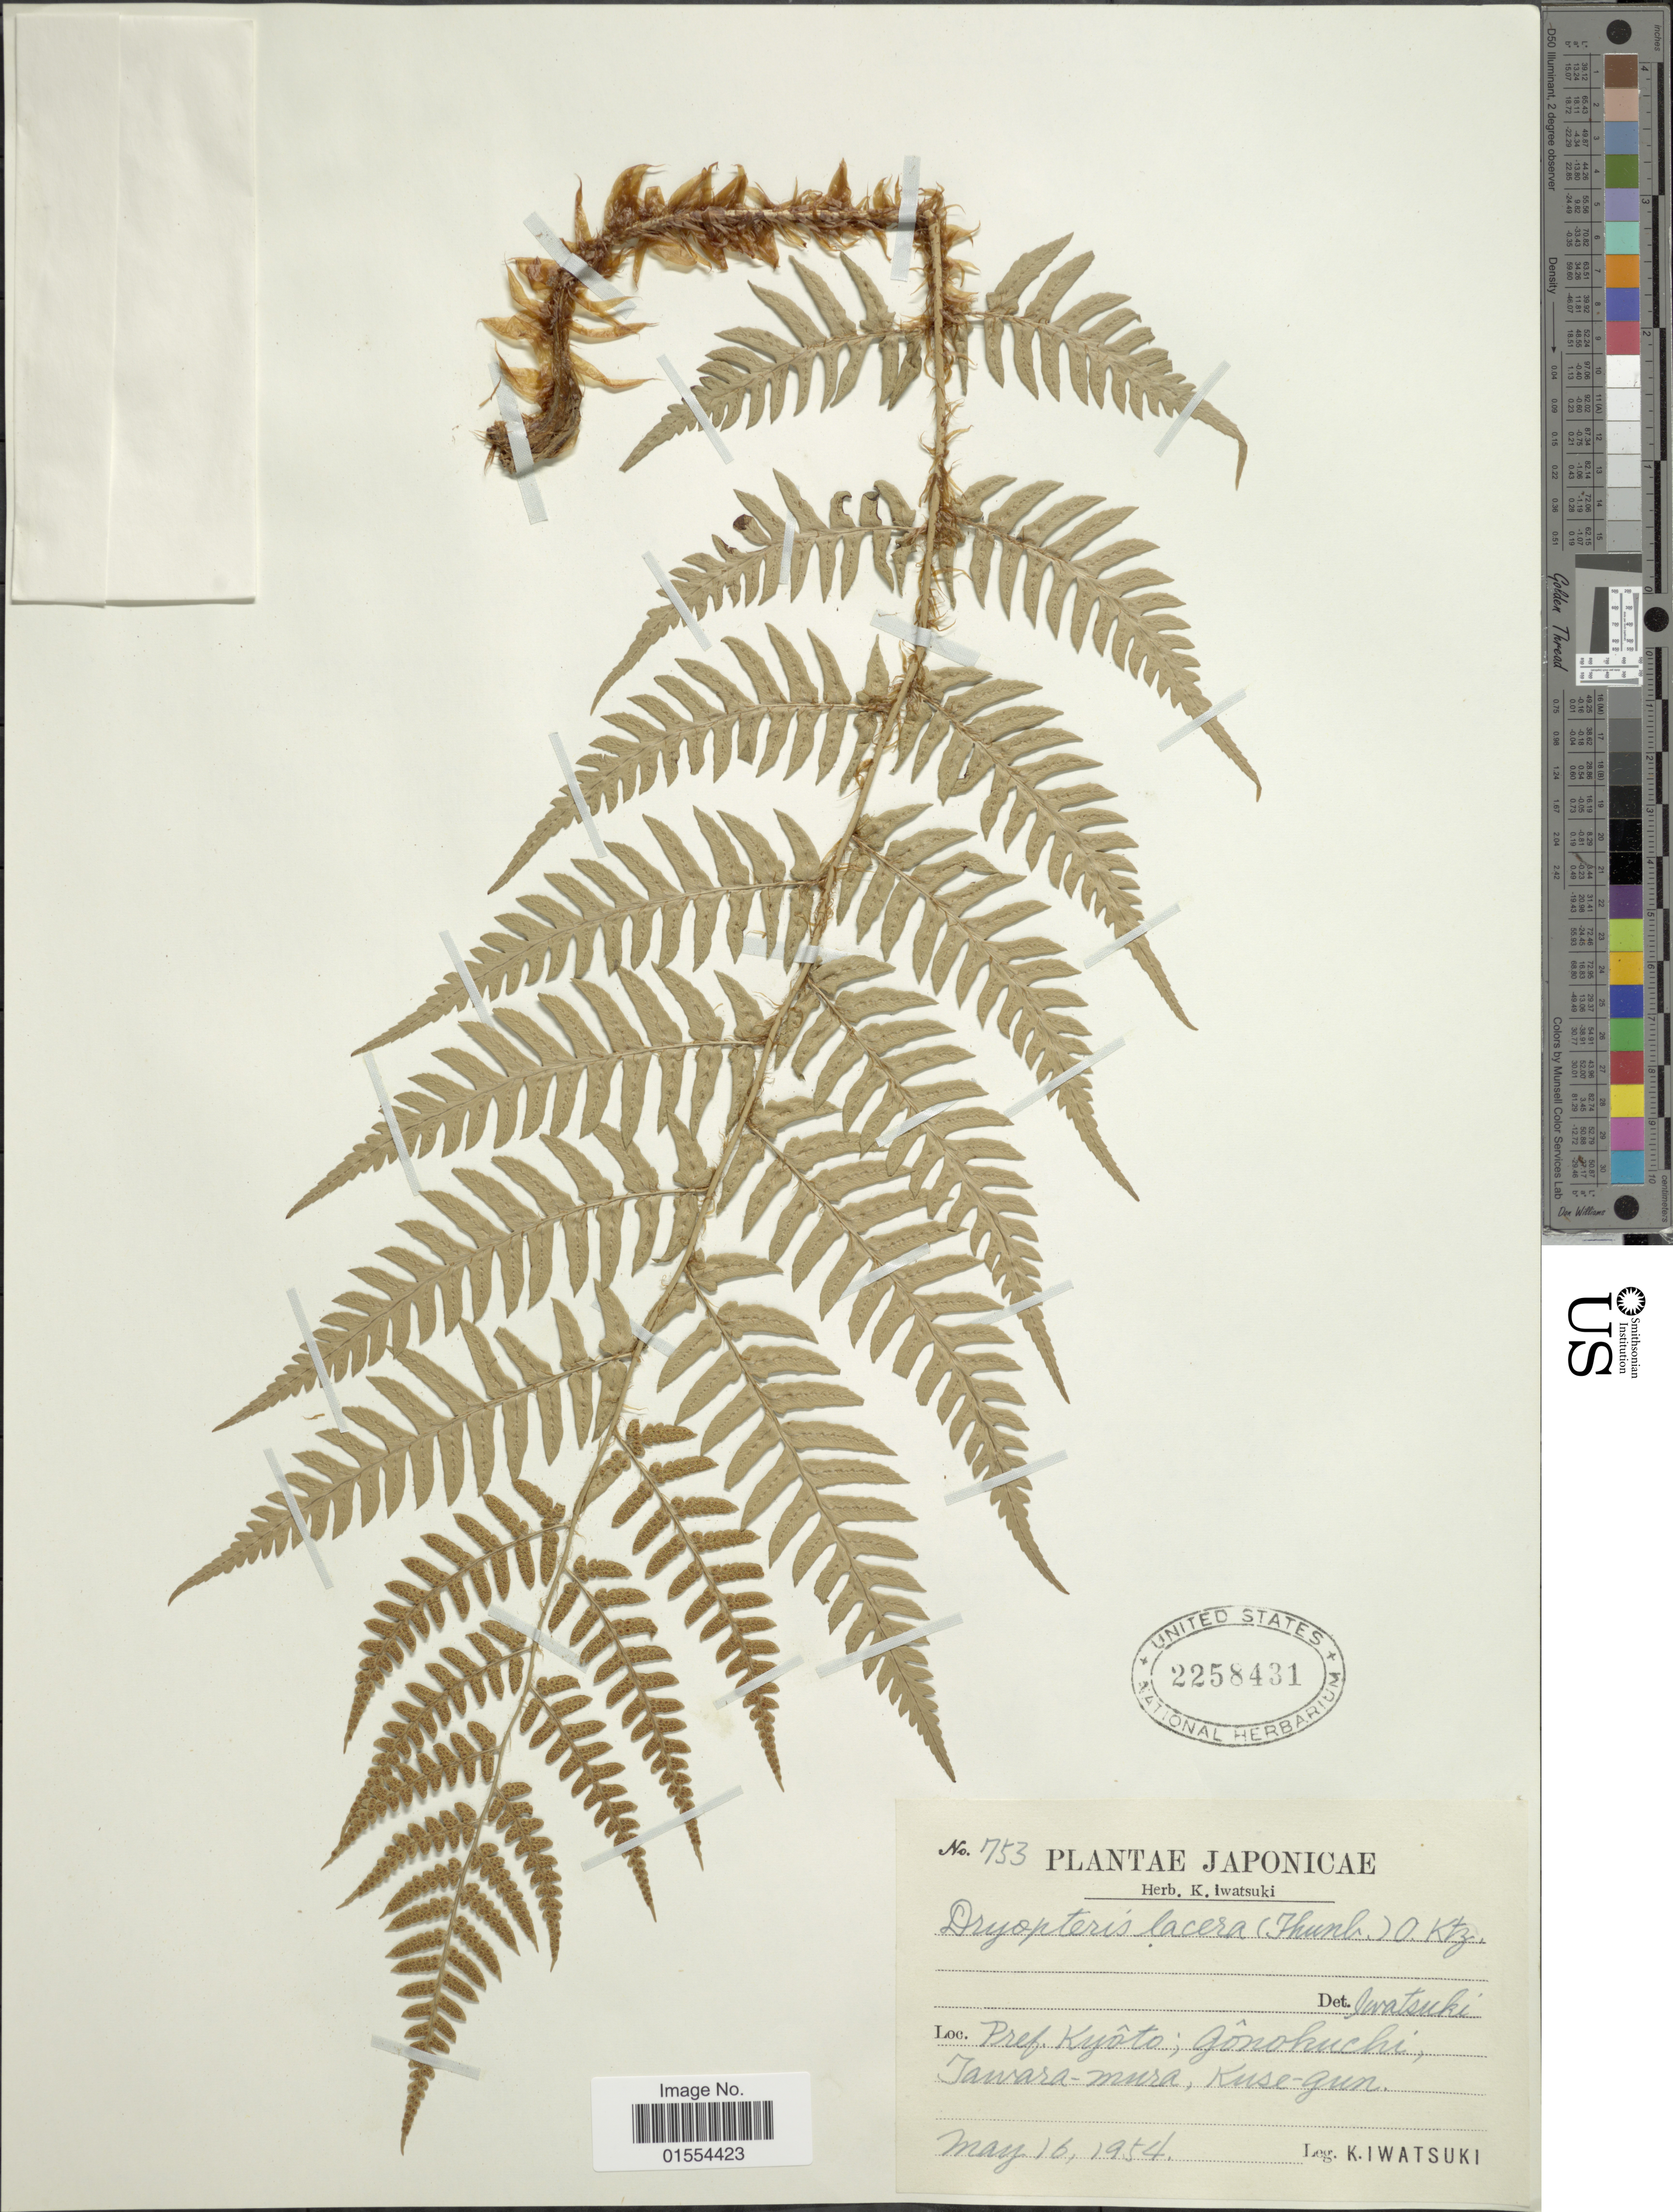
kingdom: Plantae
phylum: Tracheophyta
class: Polypodiopsida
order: Polypodiales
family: Dryopteridaceae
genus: Dryopteris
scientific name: Dryopteris lacera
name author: (Thunb.) Kuntze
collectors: K. Iwatsuki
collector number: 753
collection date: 1954-05-16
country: Japan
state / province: Kyoto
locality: Japonicae, Pref. Kyoto; Gonohuchi, Jawara-mura, Kuse-gun.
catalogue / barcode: US 2258431